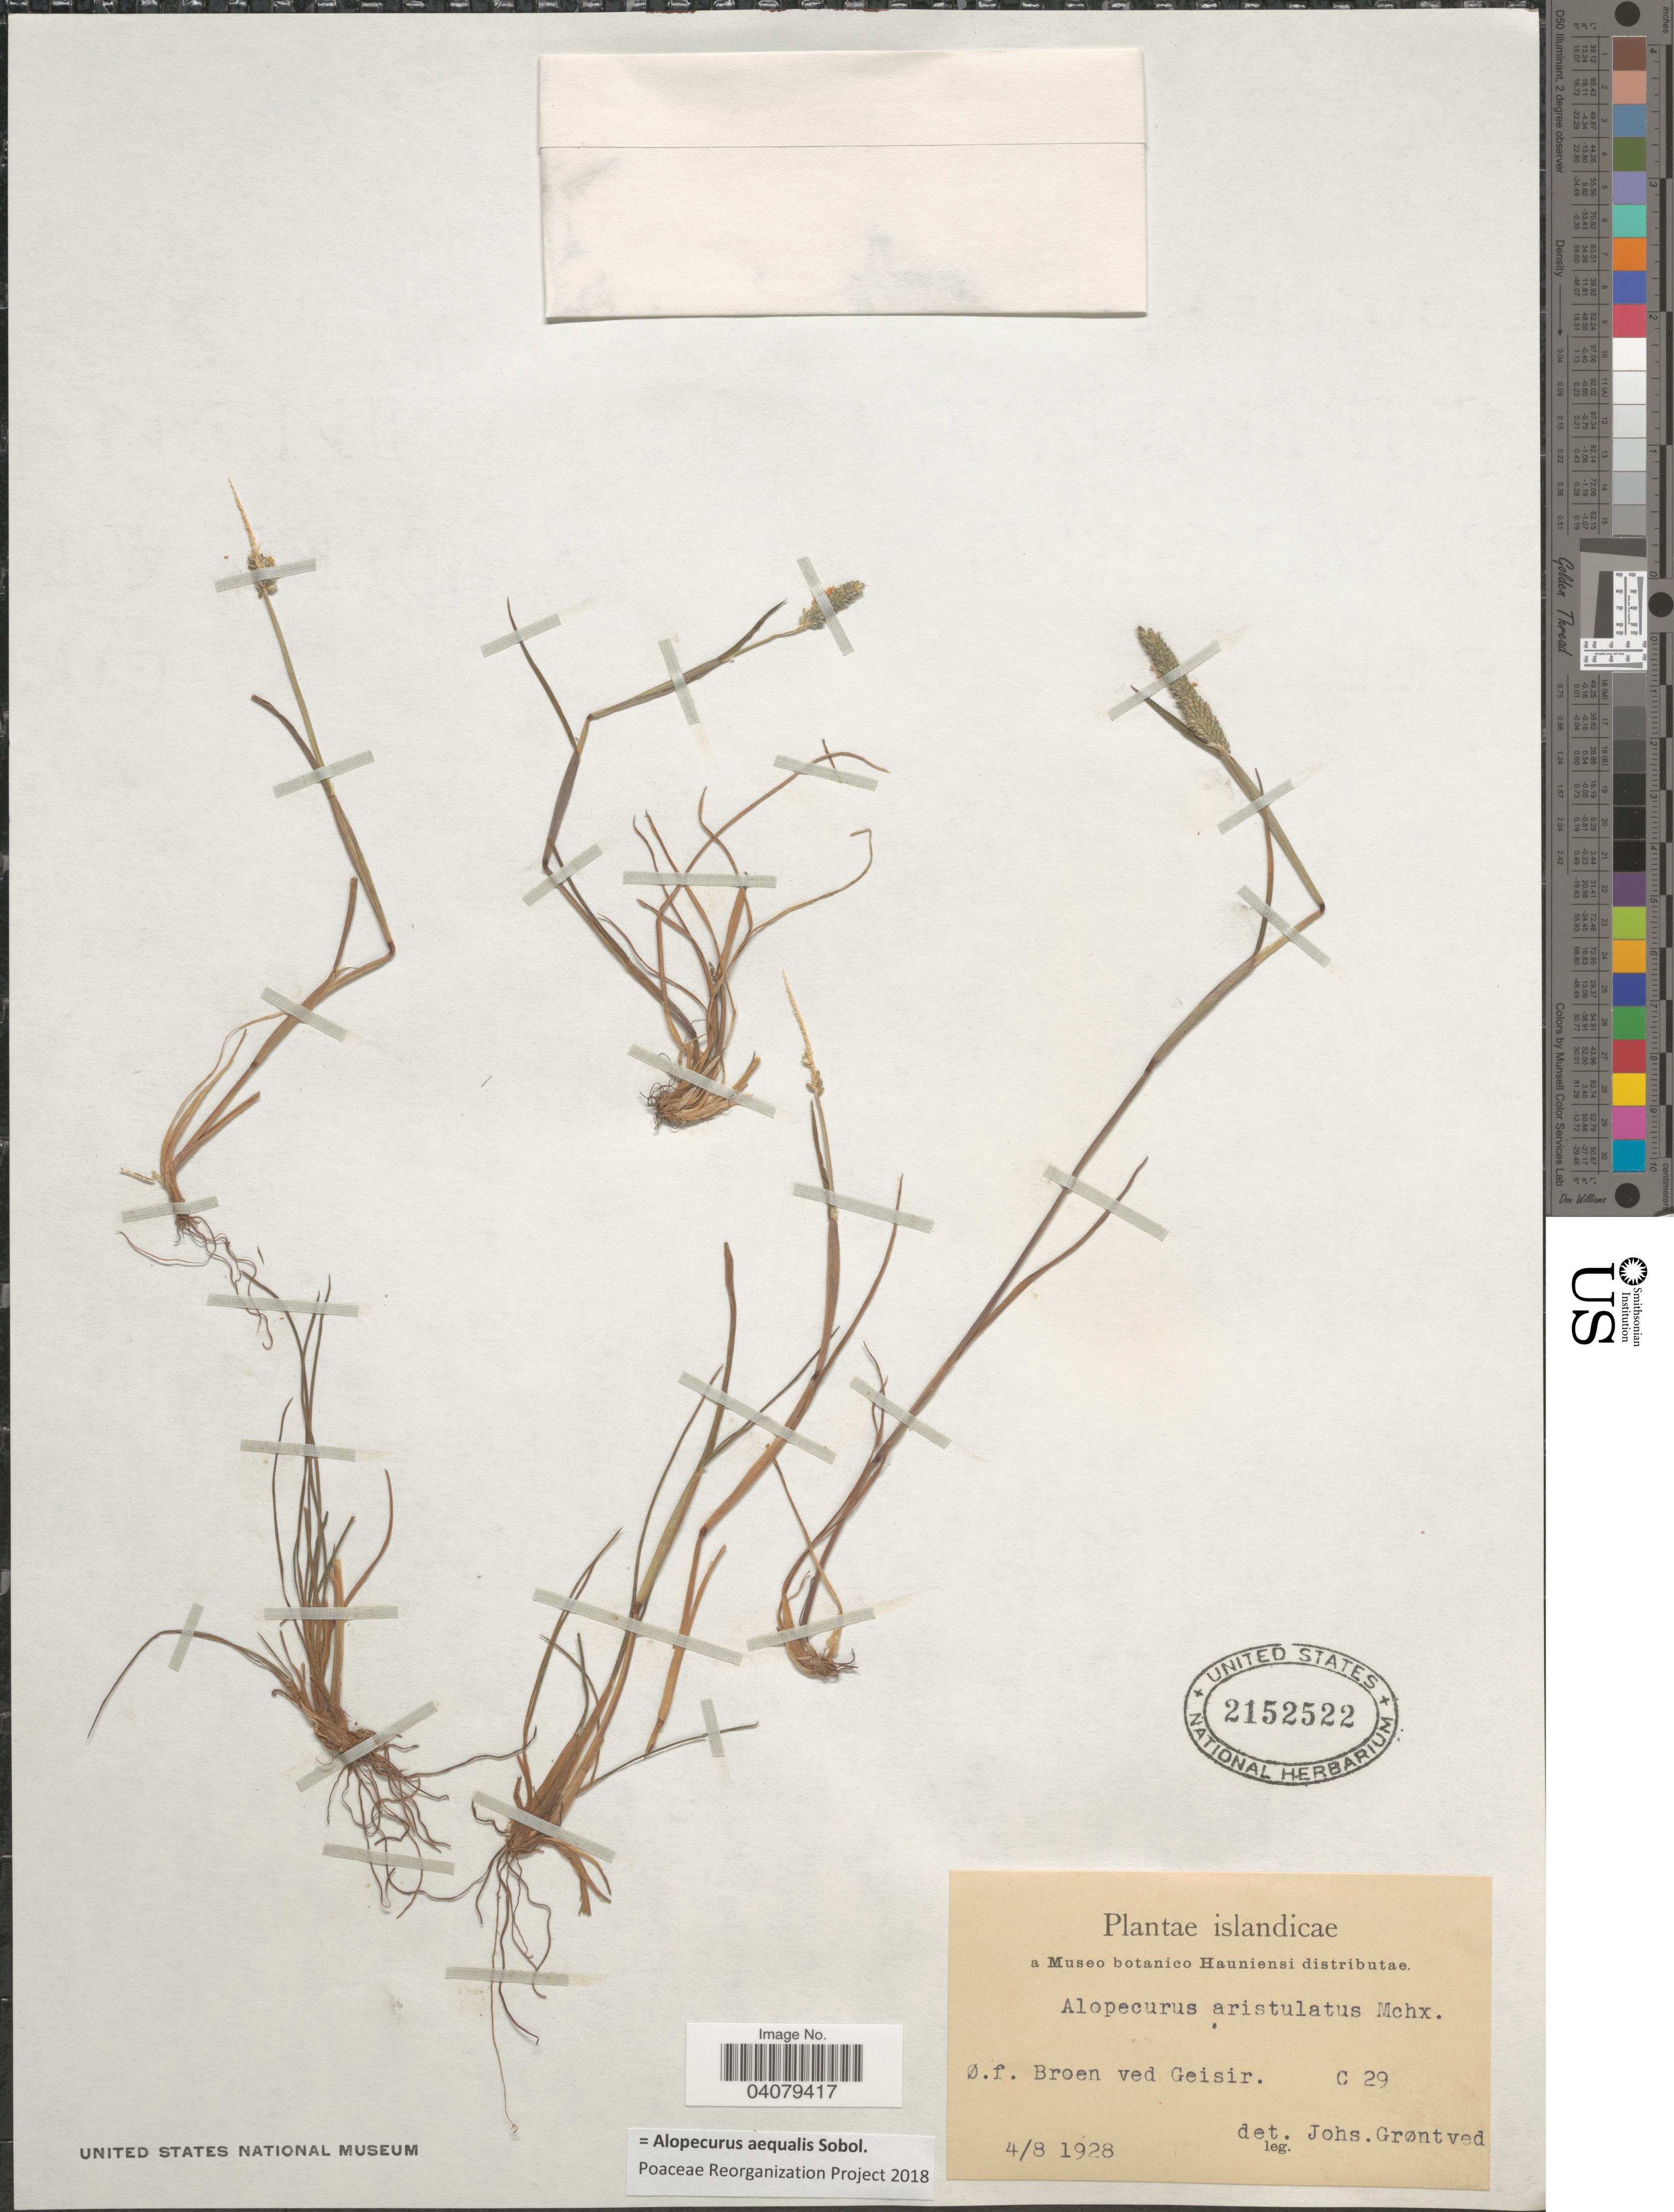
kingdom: Plantae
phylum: Tracheophyta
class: Liliopsida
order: Poales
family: Poaceae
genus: Alopecurus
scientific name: Alopecurus arundinaceus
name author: Poir.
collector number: ?C29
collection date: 1928-08-04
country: Iceland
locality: Ø.f. Broen ved Geisir.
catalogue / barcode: US 2152522